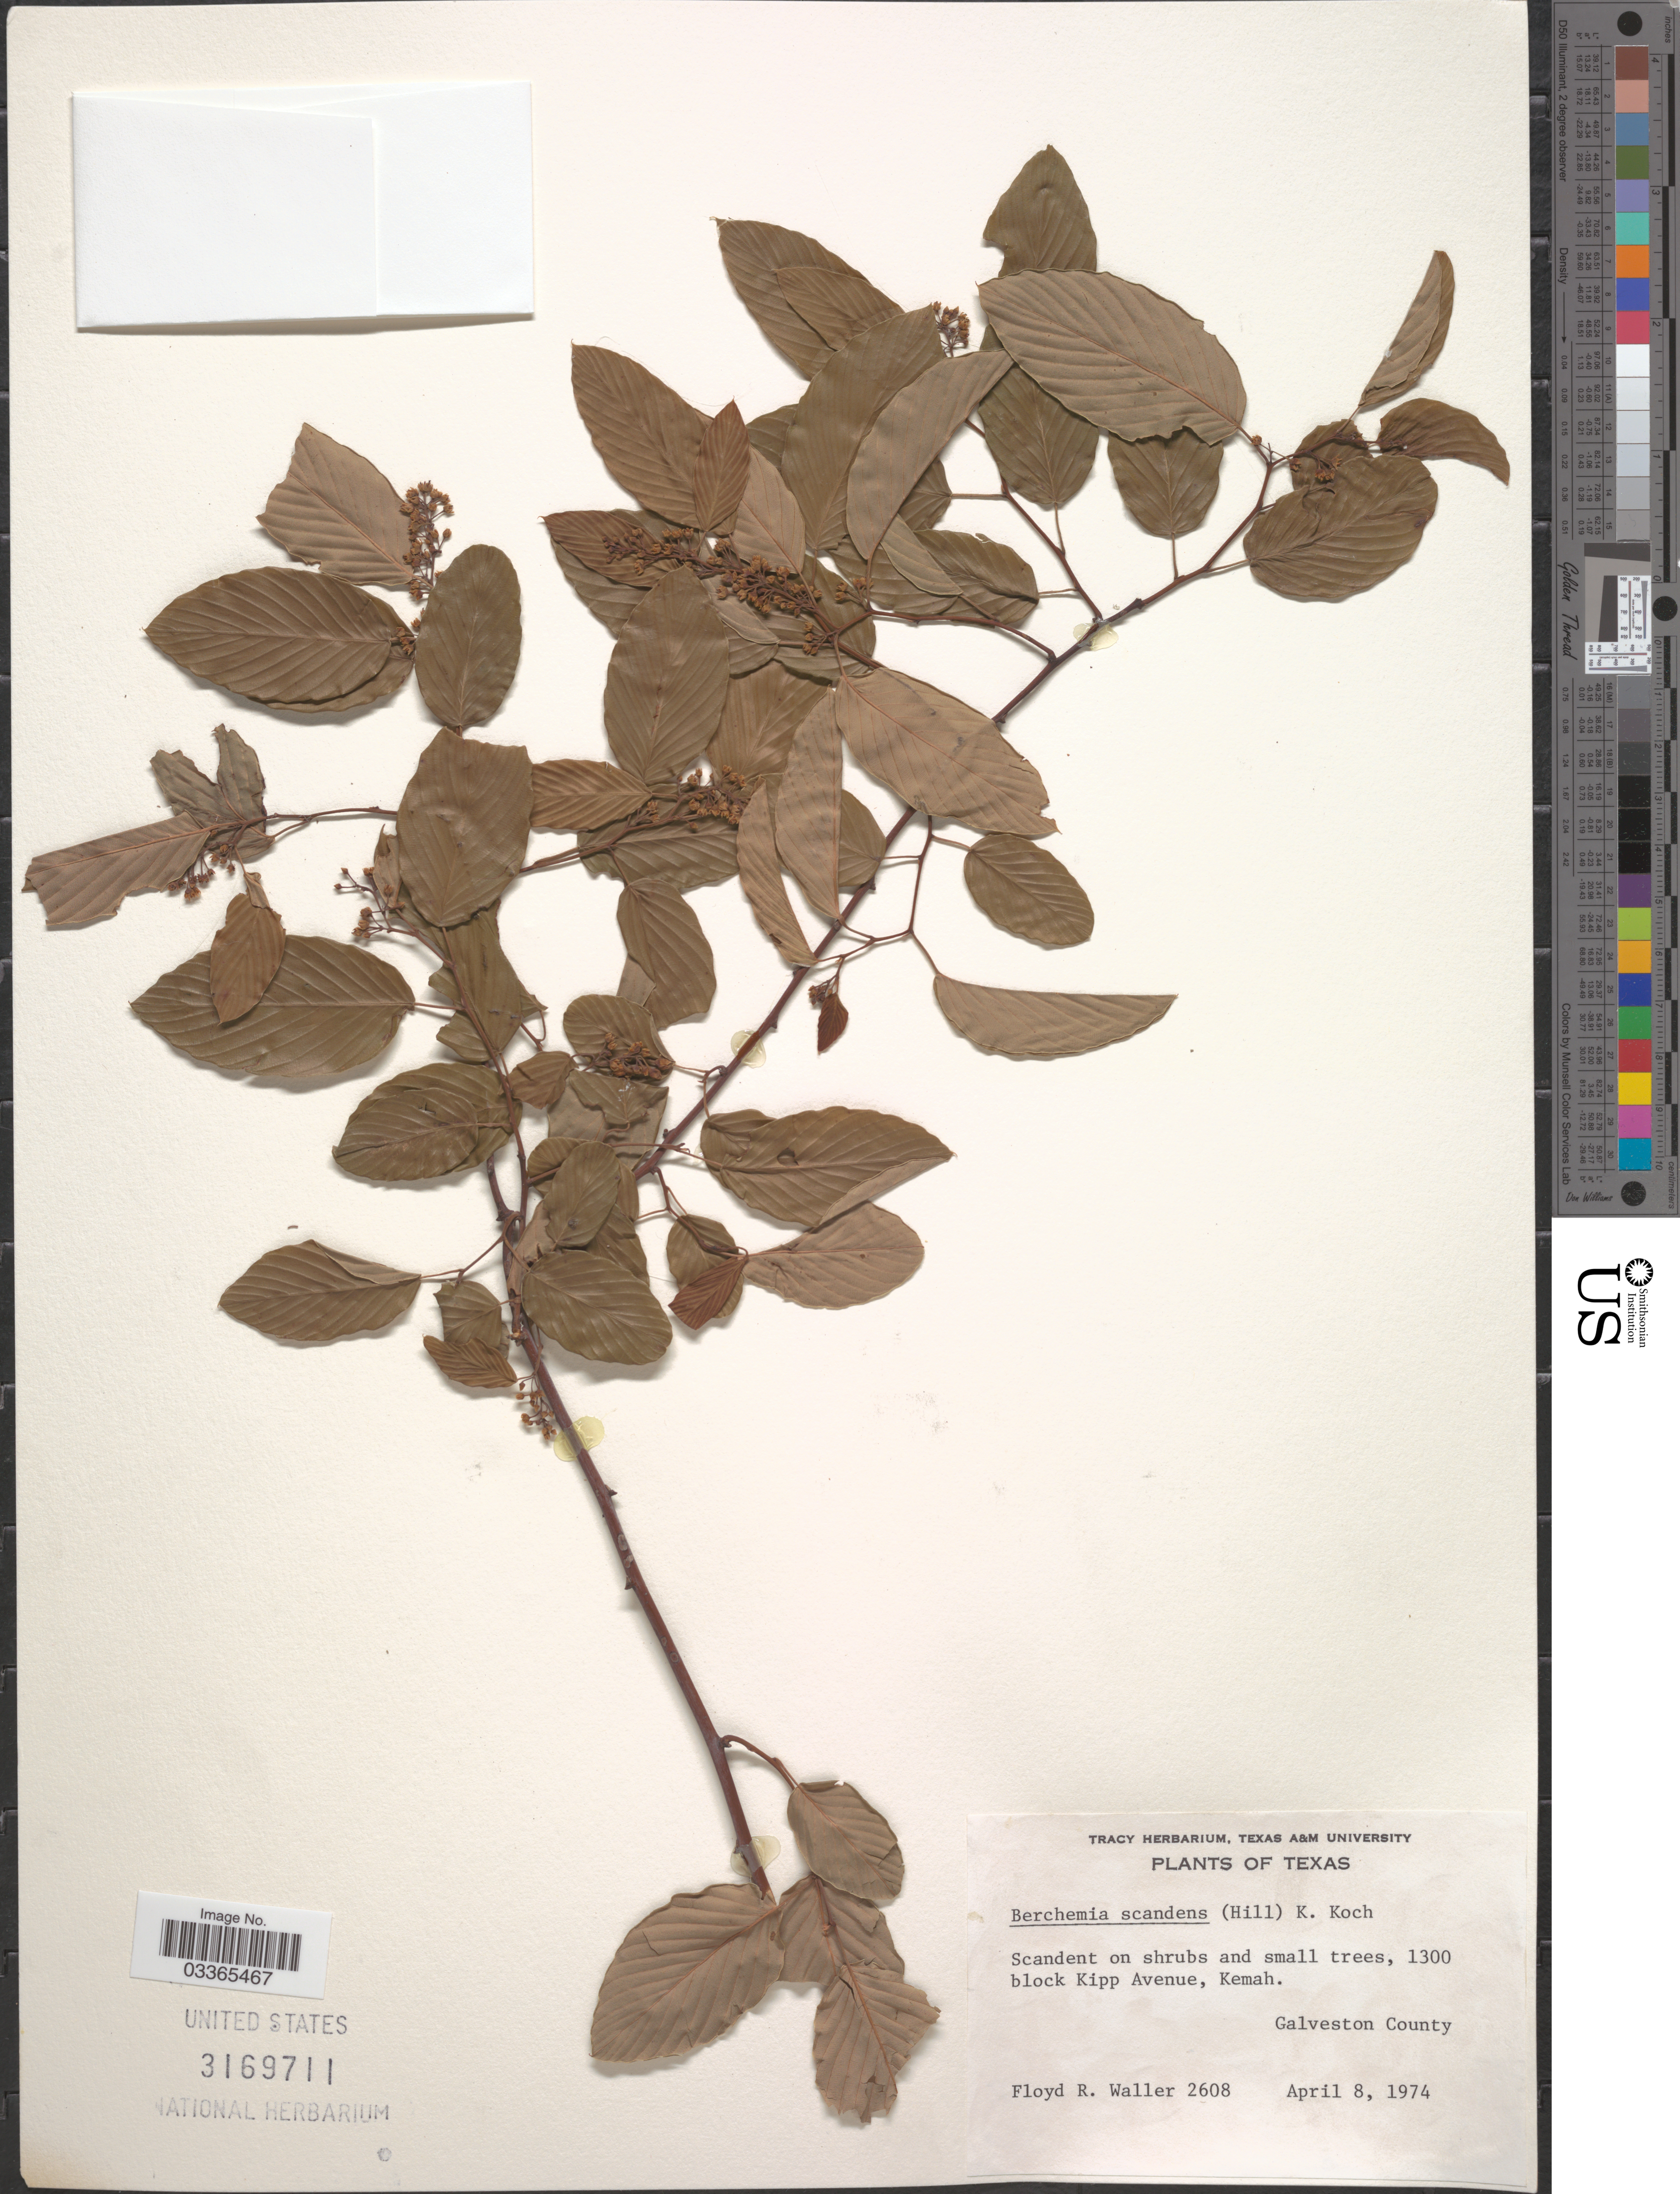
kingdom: Plantae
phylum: Tracheophyta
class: Magnoliopsida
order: Rosales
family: Rhamnaceae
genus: Berchemia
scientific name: Berchemia scandens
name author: (Hill) K. Koch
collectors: F. R. Waller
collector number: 2608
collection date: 1974-04-08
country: United States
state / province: Texas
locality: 1300 block Kipp Avenue, Kemah. Galveston County.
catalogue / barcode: US 3169711